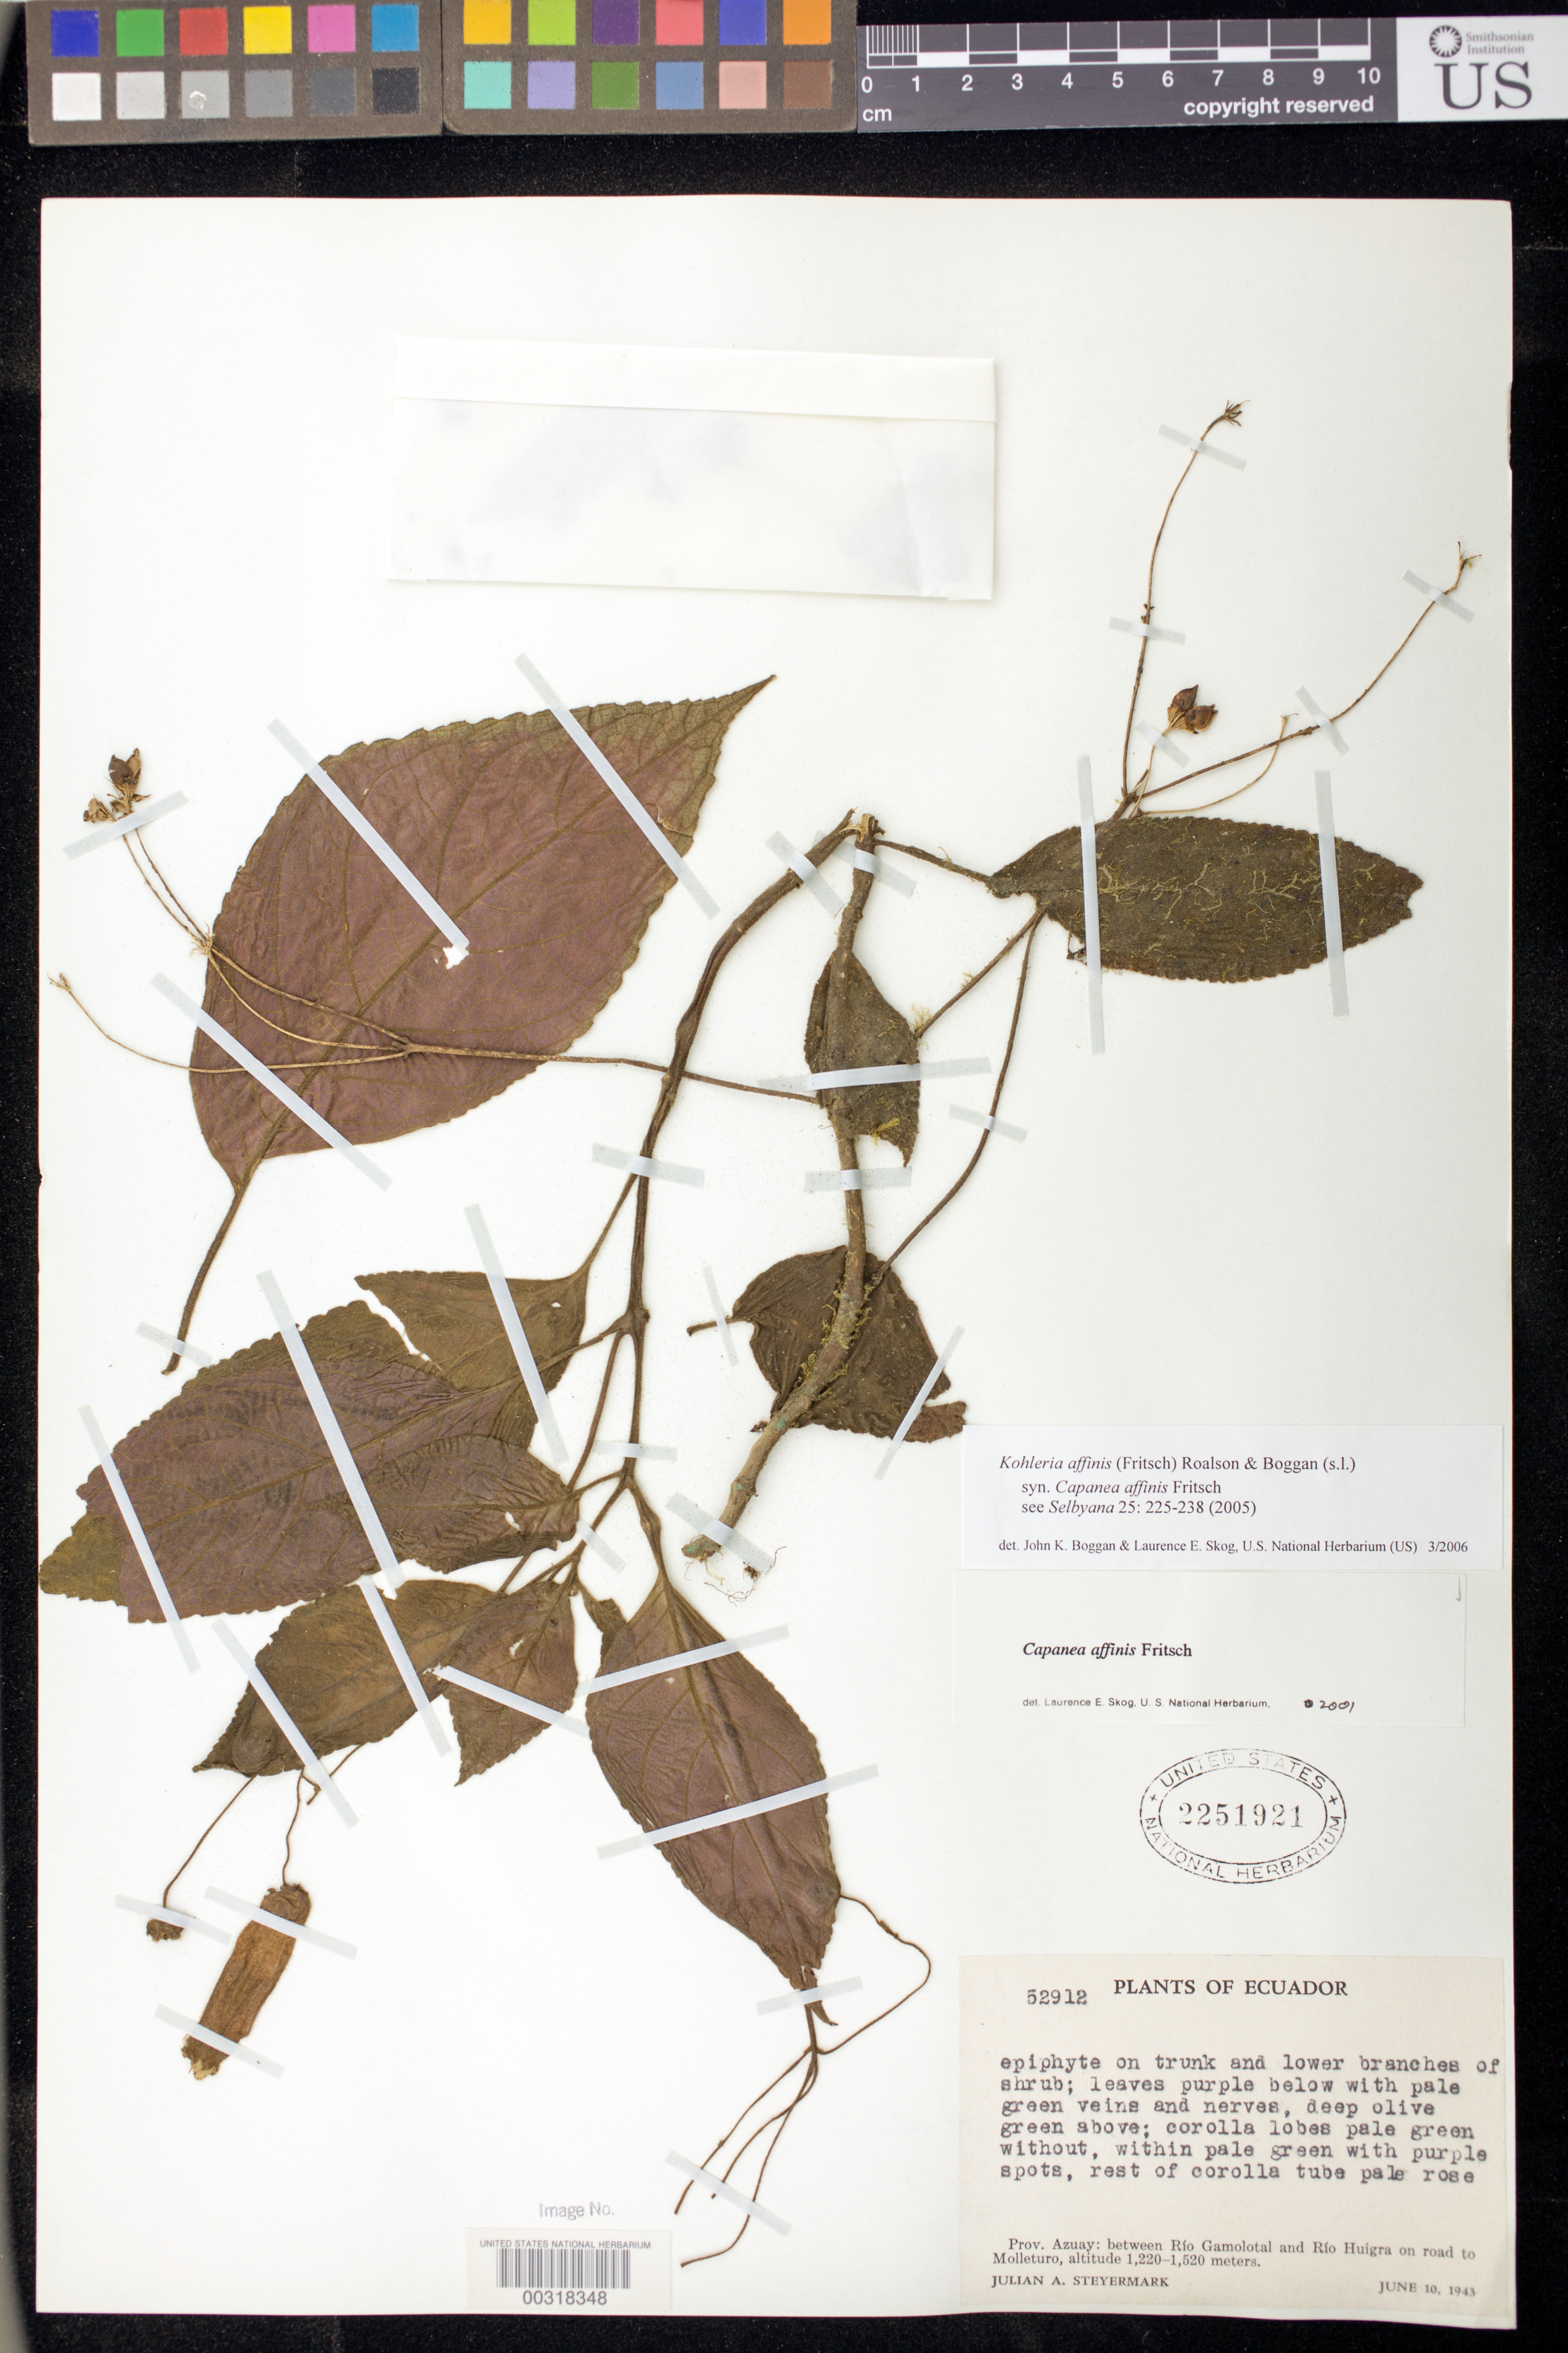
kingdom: Plantae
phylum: Tracheophyta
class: Magnoliopsida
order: Lamiales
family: Gesneriaceae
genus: Kohleria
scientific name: Kohleria affinis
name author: (Fritsch) Roalson & Boggan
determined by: Boggan, J. K.; Skog, L. E.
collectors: J. Steyermark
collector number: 52912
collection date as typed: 10 Jun 1943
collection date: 1943-06-10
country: Ecuador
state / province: Azuay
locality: Between Río Gamolotal and Río Huigra on road to Molleturo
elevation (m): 1220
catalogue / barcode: US 2251921